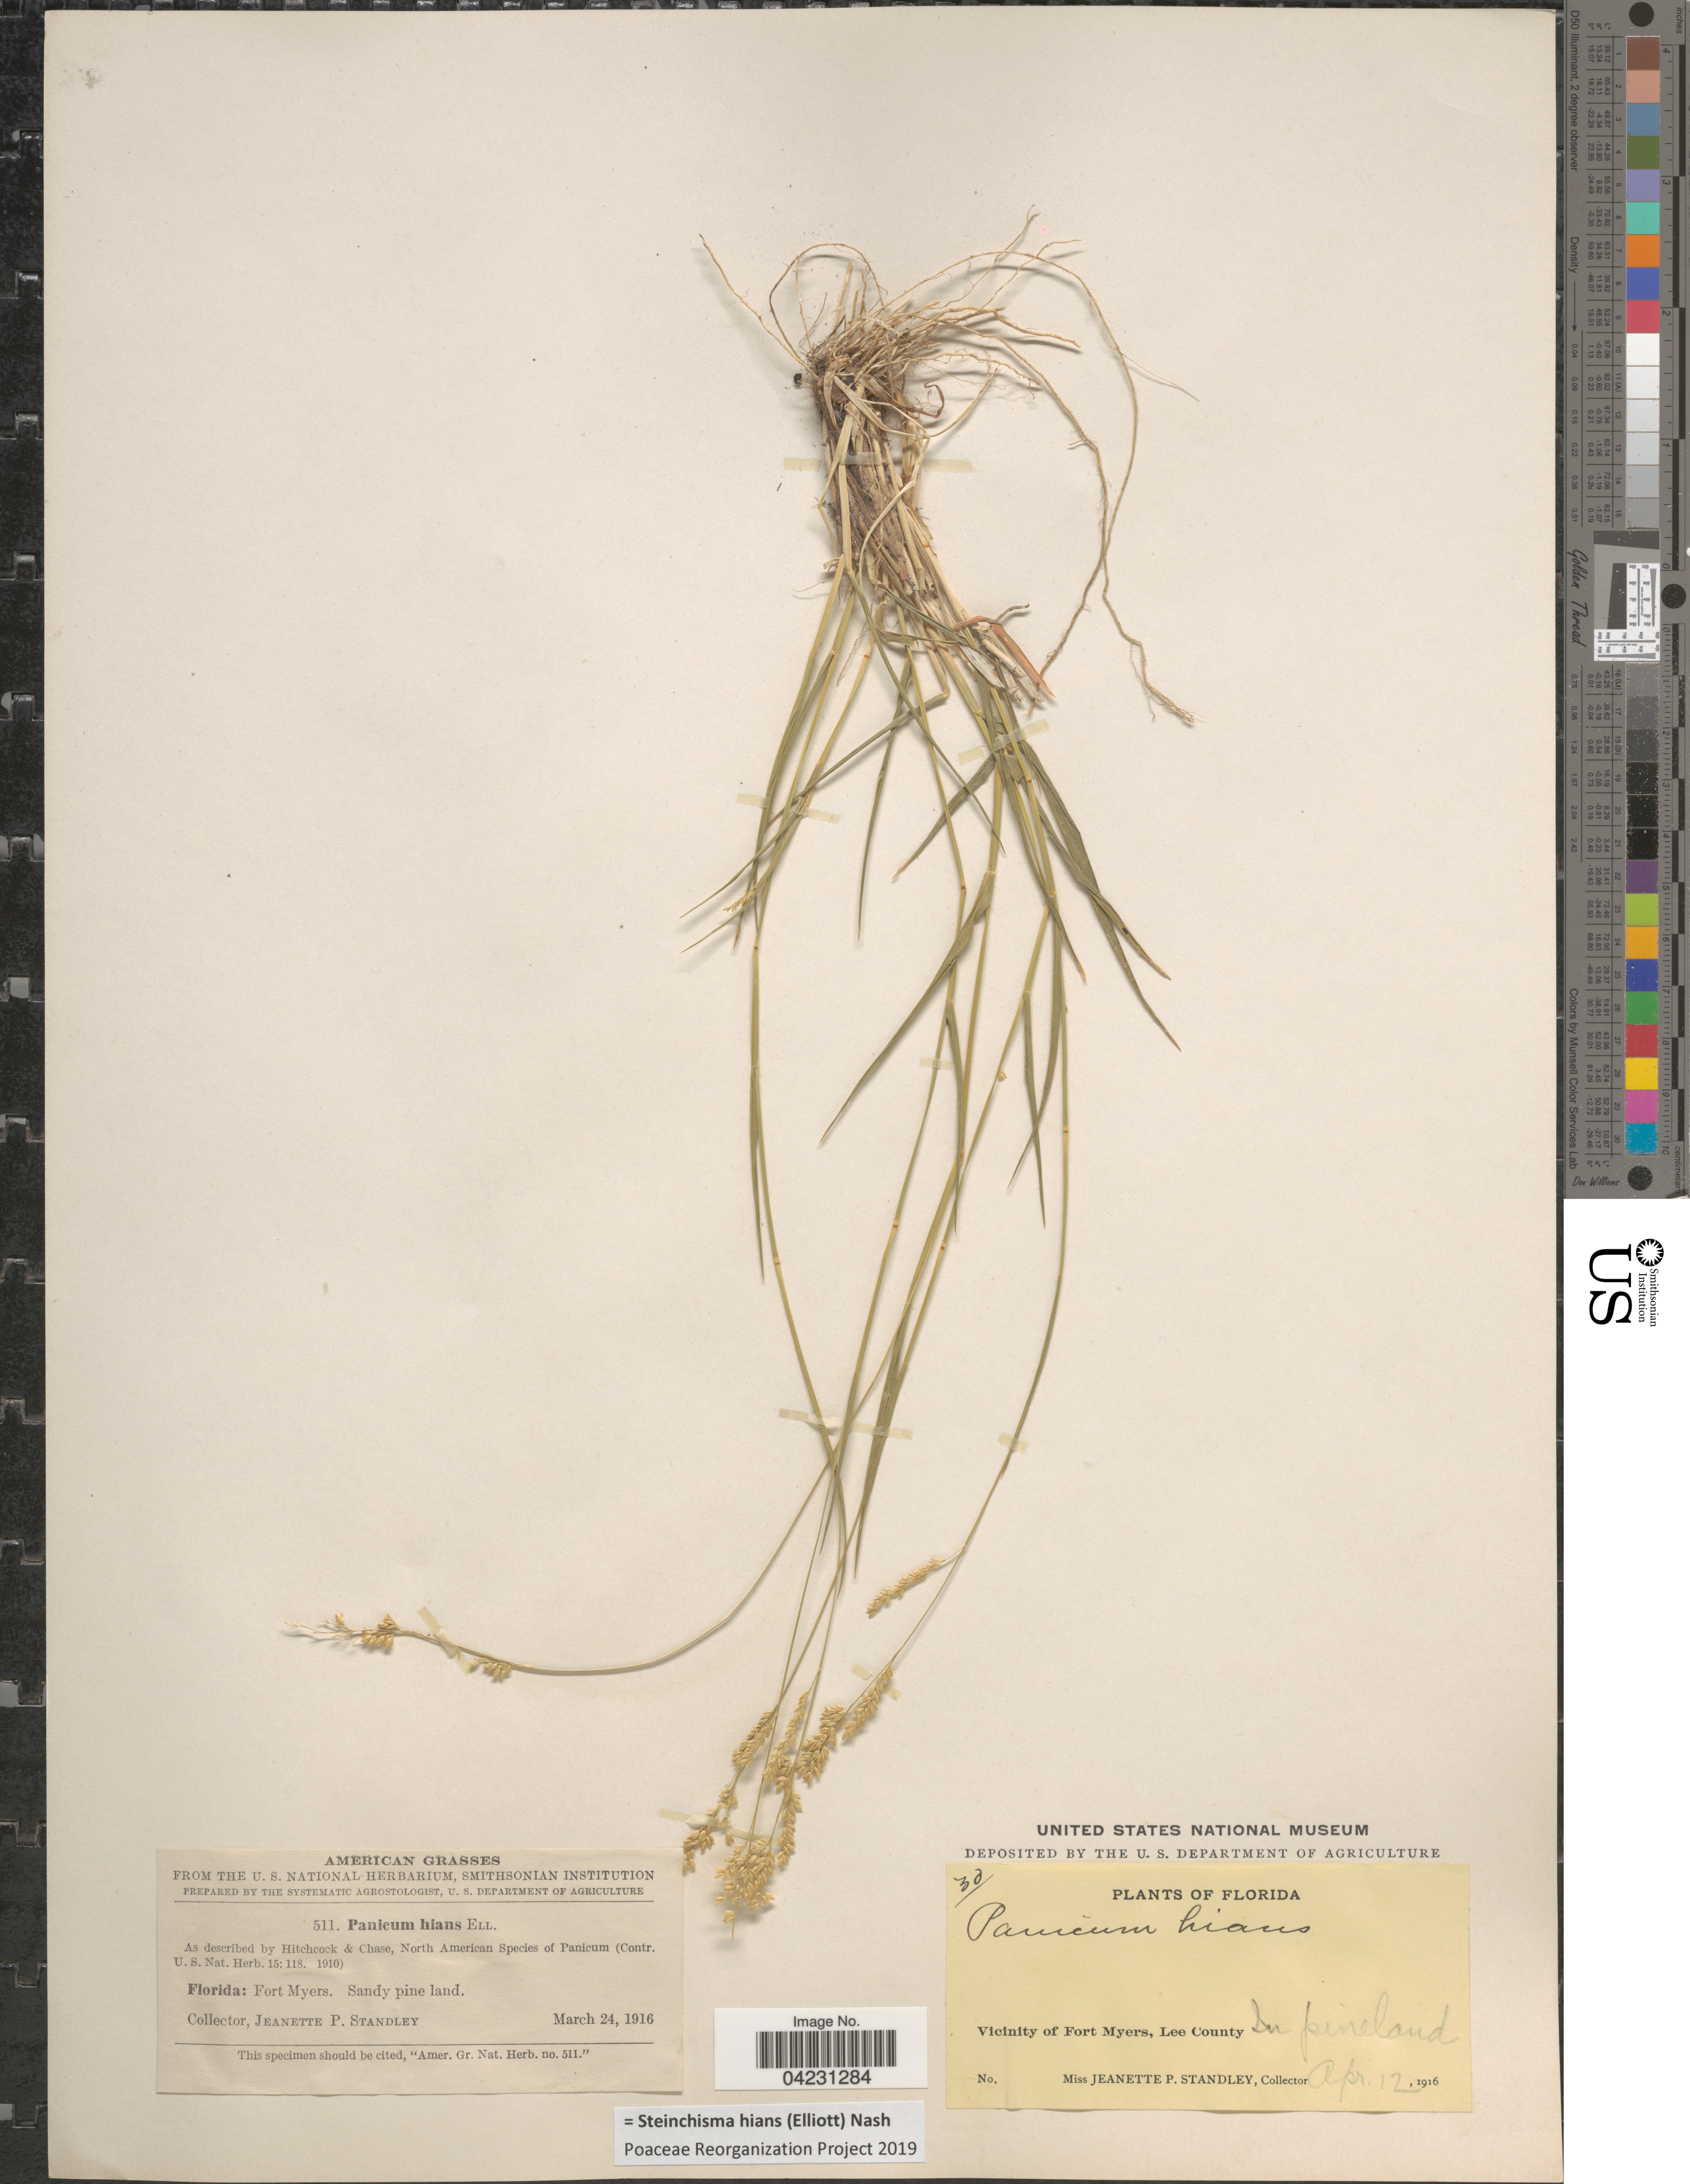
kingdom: Plantae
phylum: Tracheophyta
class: Liliopsida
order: Poales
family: Poaceae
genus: Steinchisma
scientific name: Steinchisma hians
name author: (Elliott) Nash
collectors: J. P. Standley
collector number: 511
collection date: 1916-03-24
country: United States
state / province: Florida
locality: Fort Myers. Sandy pine land. Vicinity of Fort Myers, Lee County. In pineland.